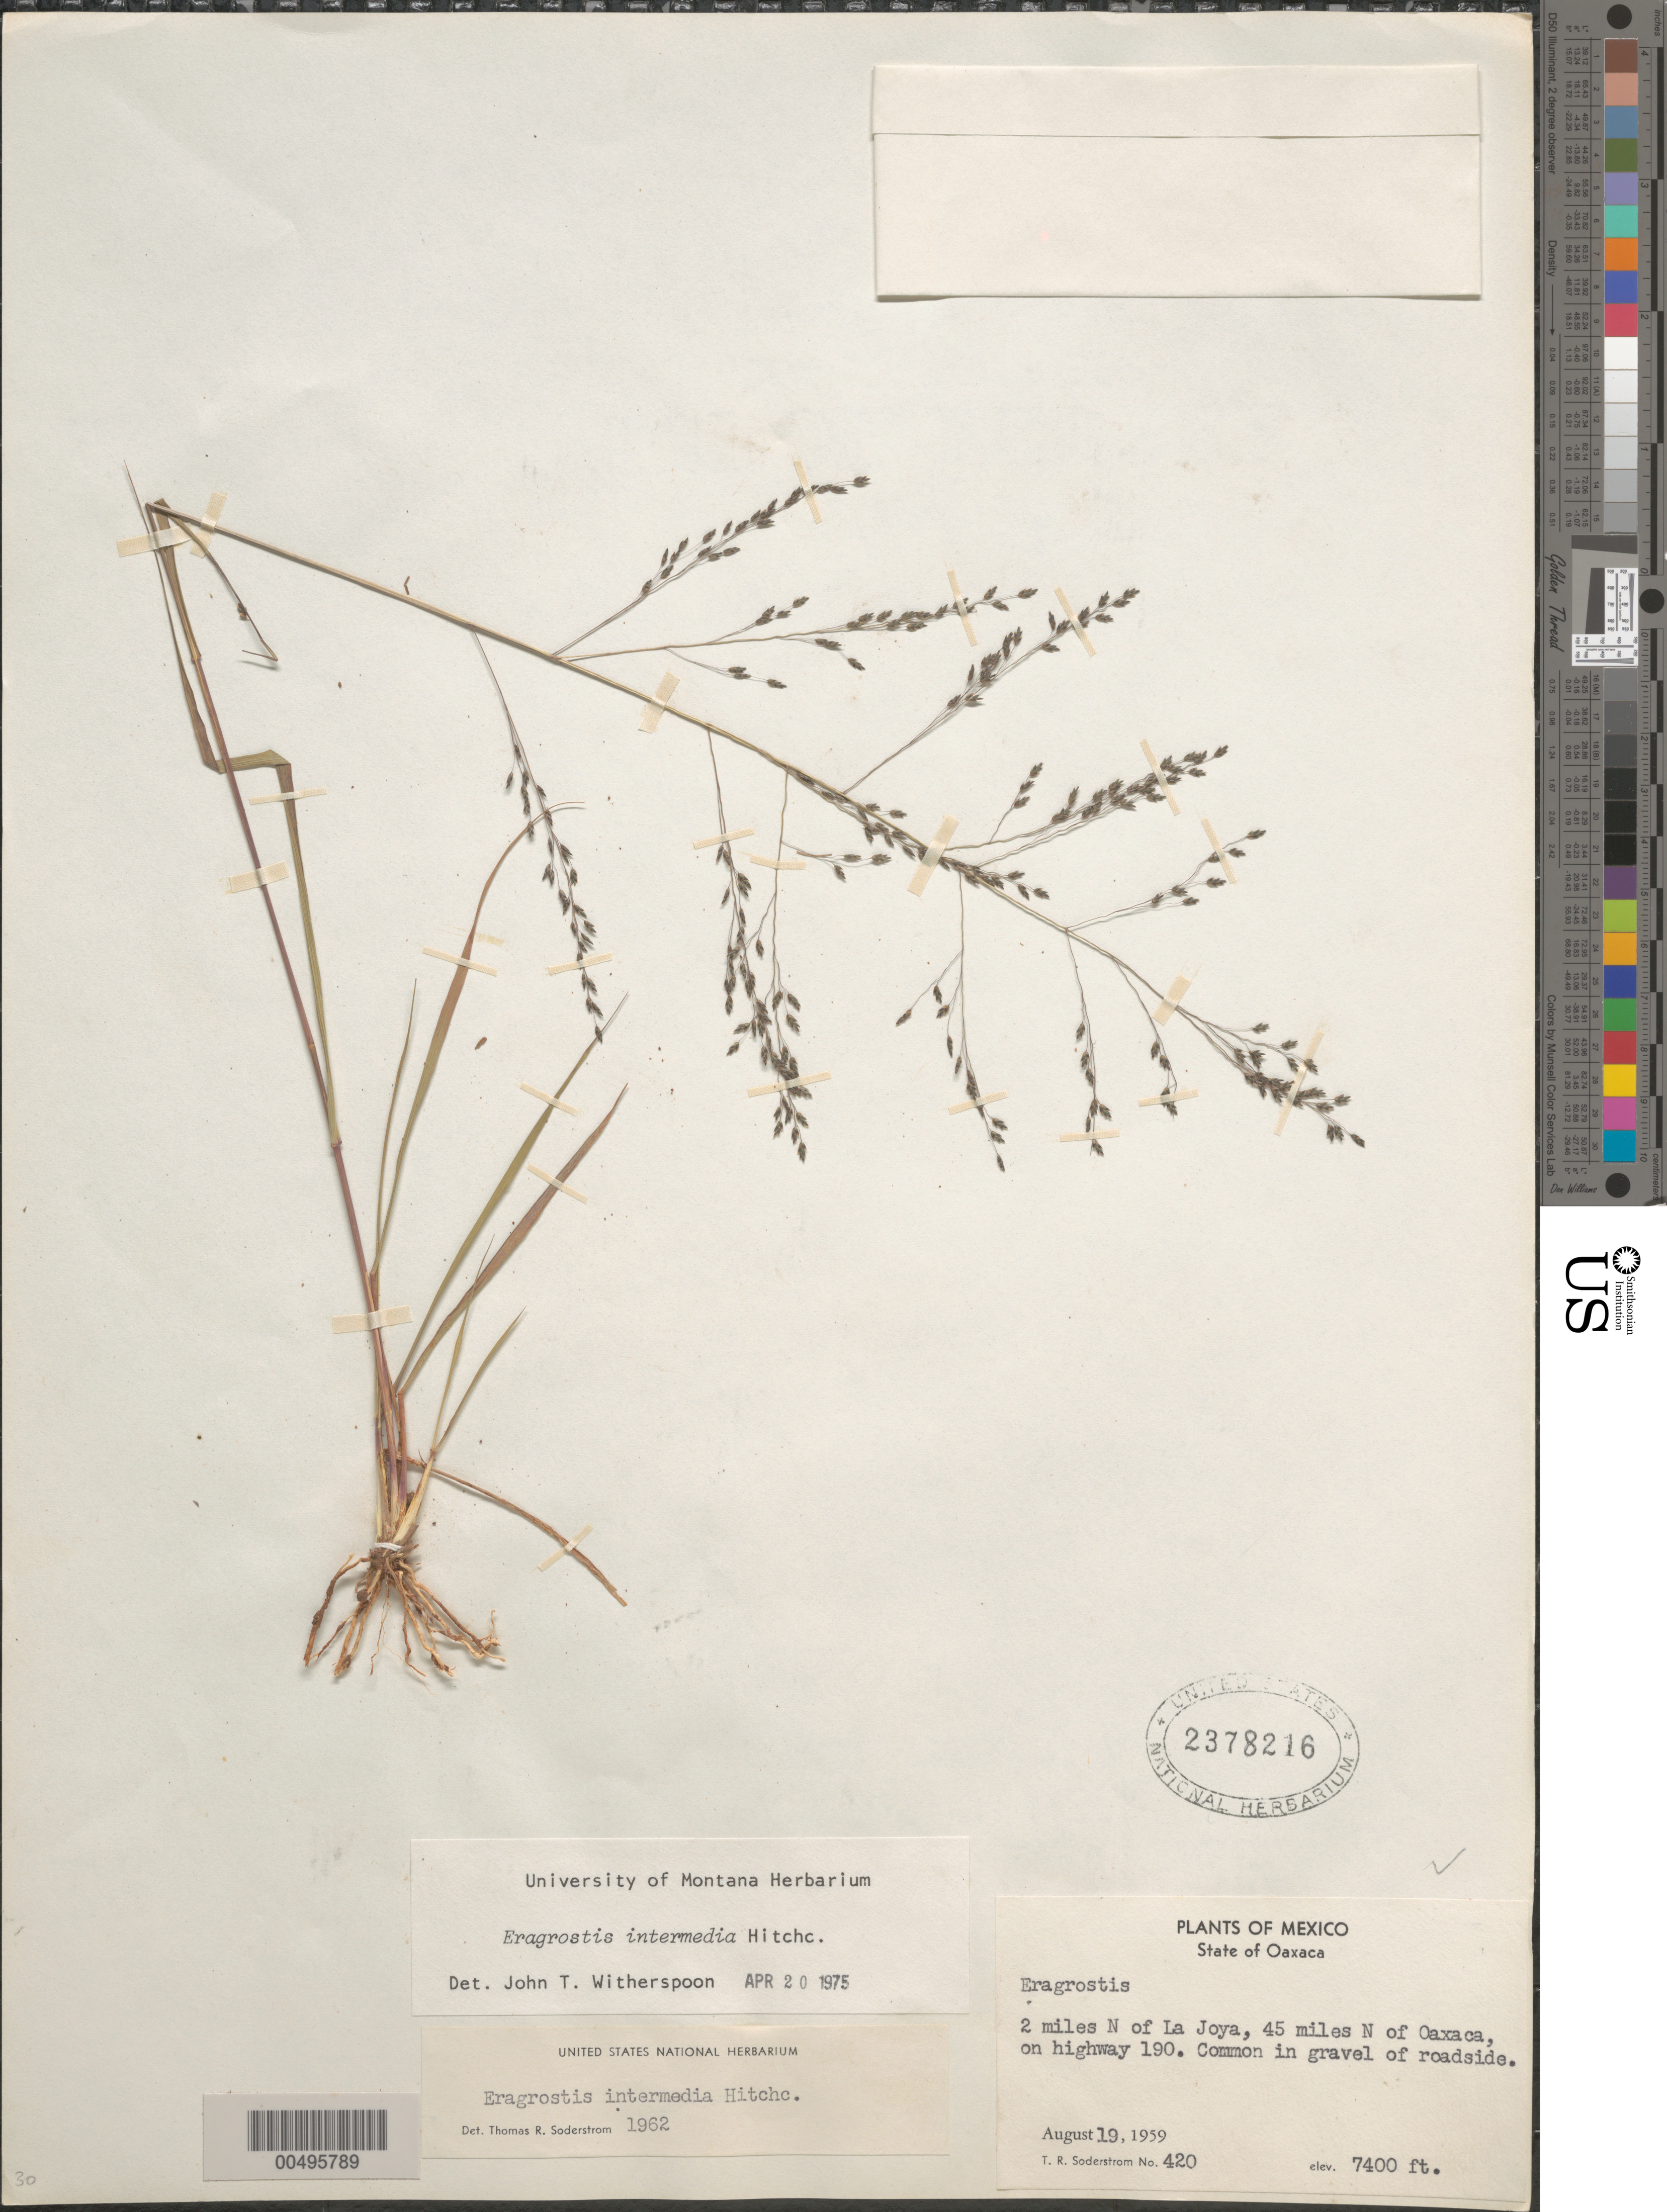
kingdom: Plantae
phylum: Tracheophyta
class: Liliopsida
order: Poales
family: Poaceae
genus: Eragrostis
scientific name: Eragrostis intermedia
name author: Hitchc.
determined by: Witherspoon, John T.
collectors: T. R. Soderstrom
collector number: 420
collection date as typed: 19 Aug 1959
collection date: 1959-08-19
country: Mexico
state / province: Oaxaca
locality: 2 mi N of La Joya, 45 mi N of Oaxaca, on Hwy 190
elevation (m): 2256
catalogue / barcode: US 2378216